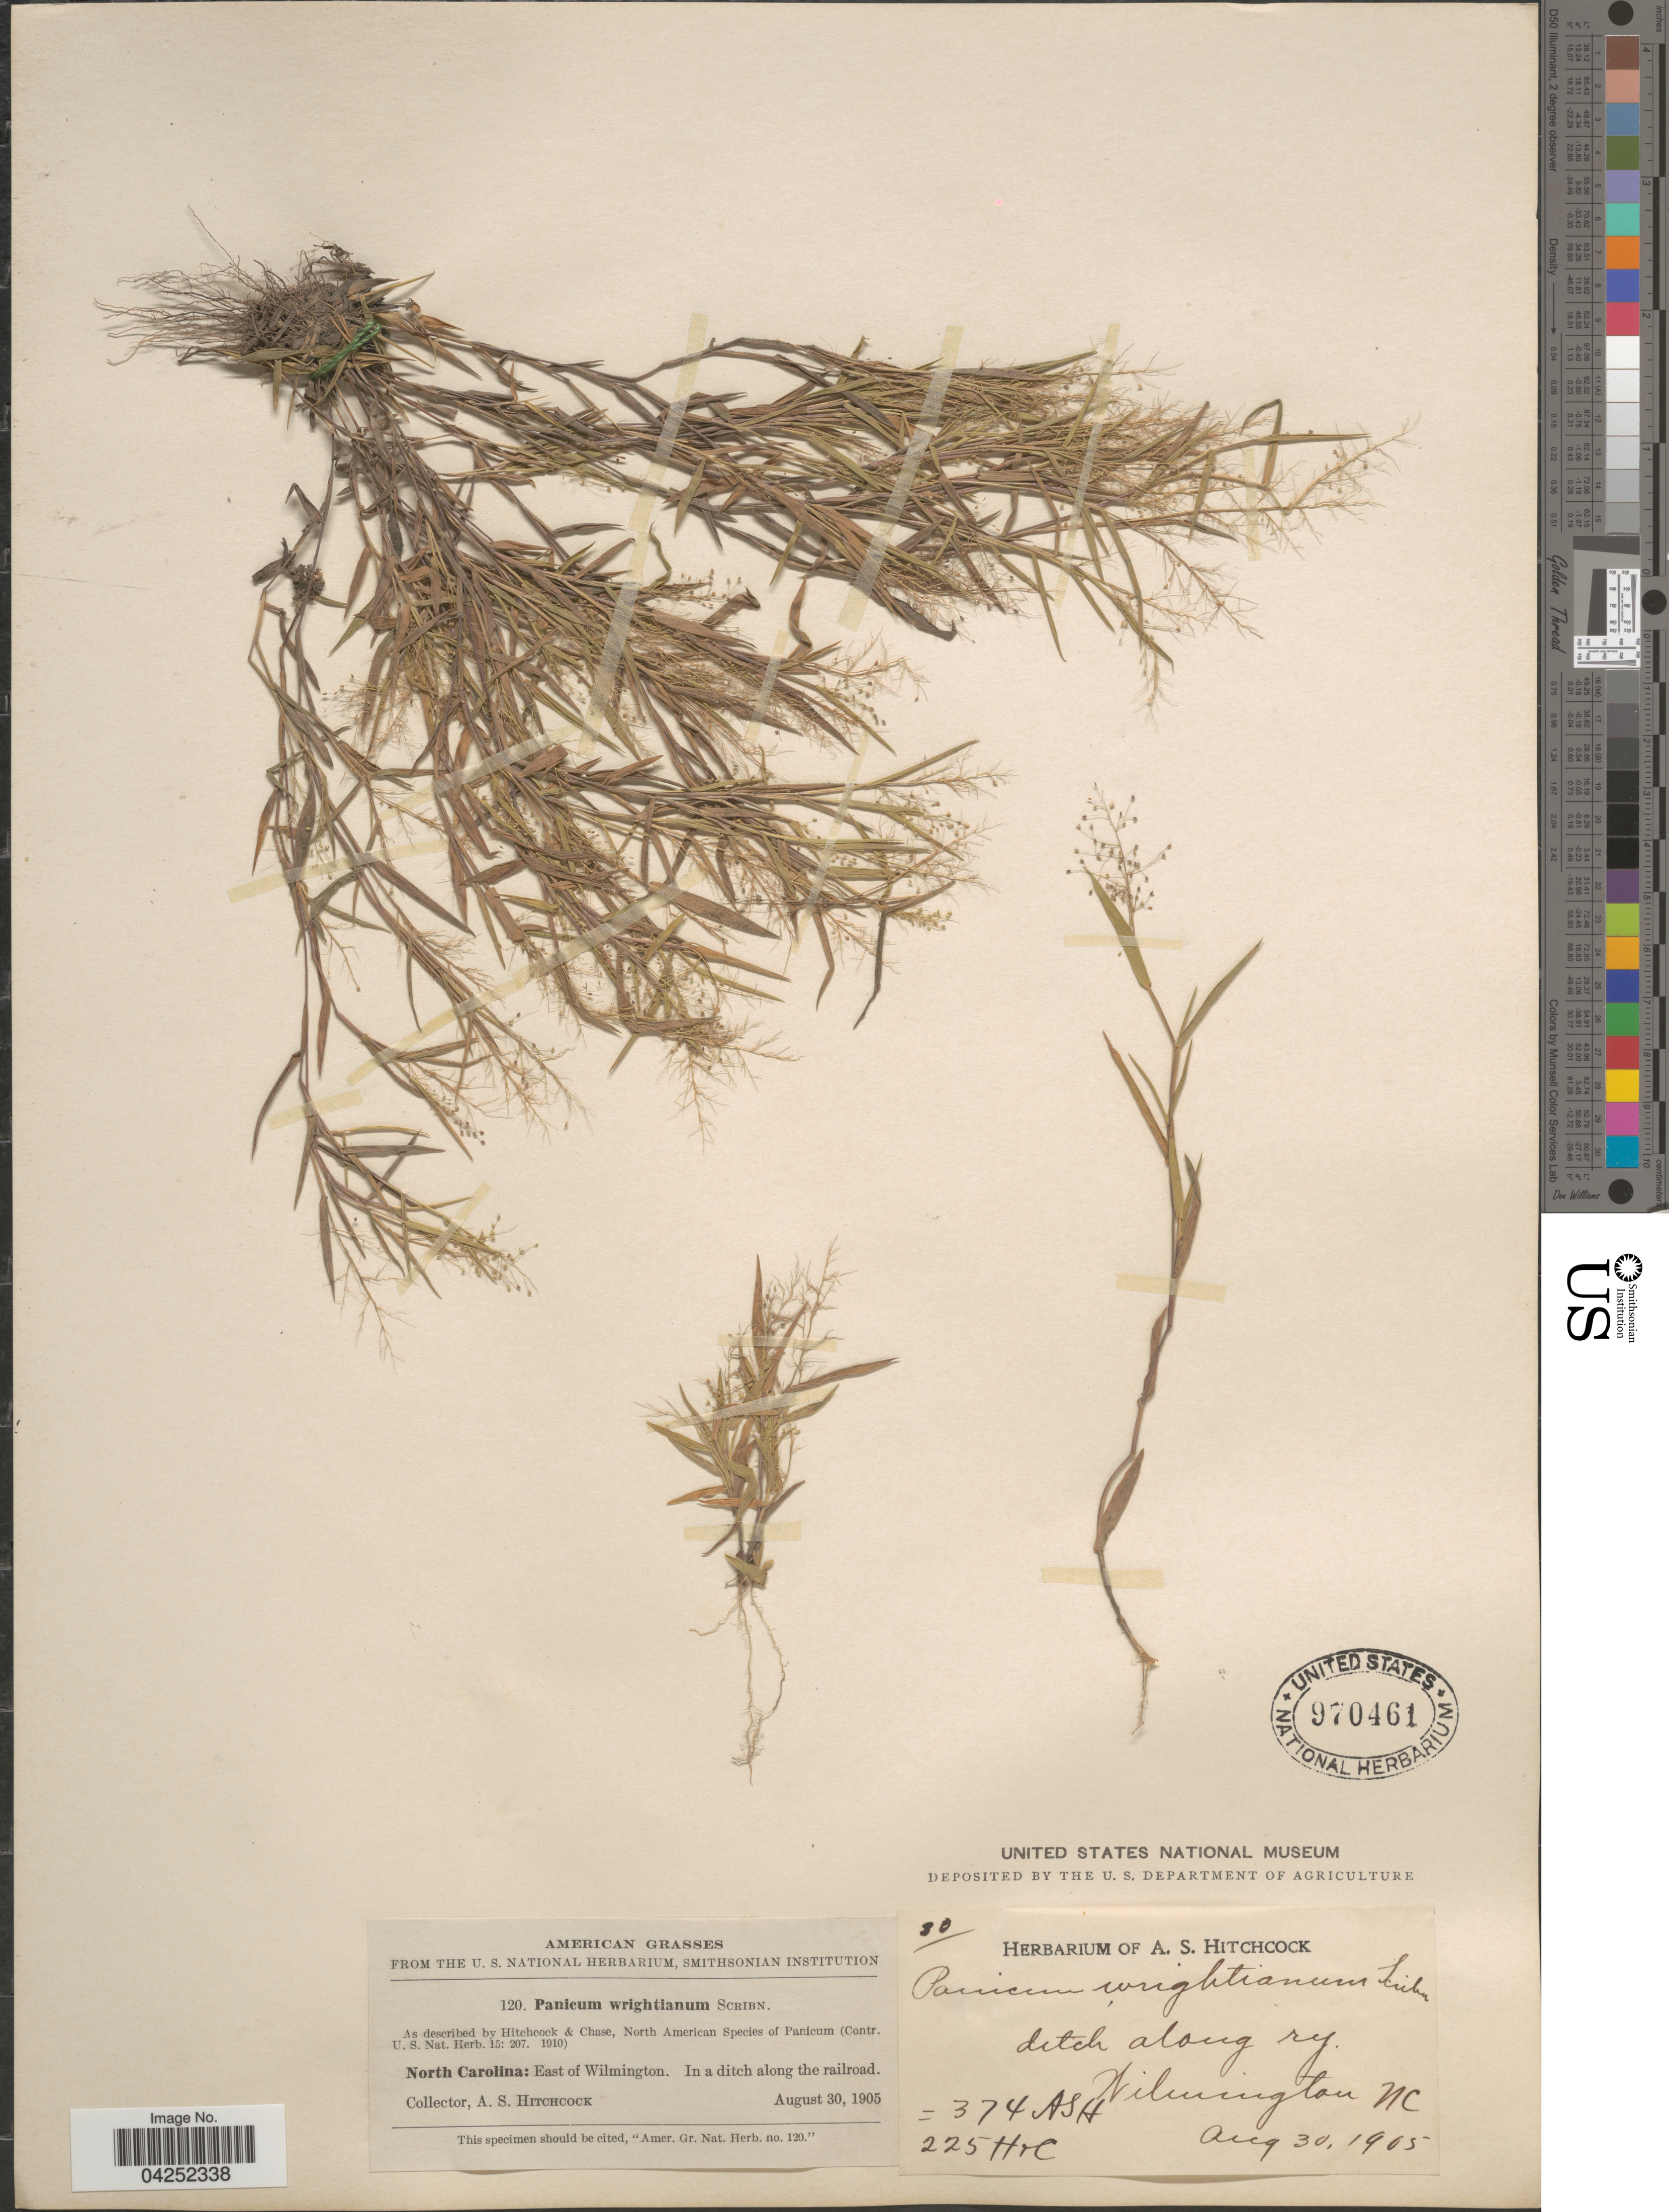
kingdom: Plantae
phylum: Tracheophyta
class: Liliopsida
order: Poales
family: Poaceae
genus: Dichanthelium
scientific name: Dichanthelium acuminatum var. longiligulatum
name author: (Nash) Gould & C.A. Clark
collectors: A. S. Hitchcock & H. C.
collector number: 374/225/120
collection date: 1905-08-30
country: United States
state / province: North Carolina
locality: Ditch along ry. Wilmington. East of Wilmington.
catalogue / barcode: US 970461